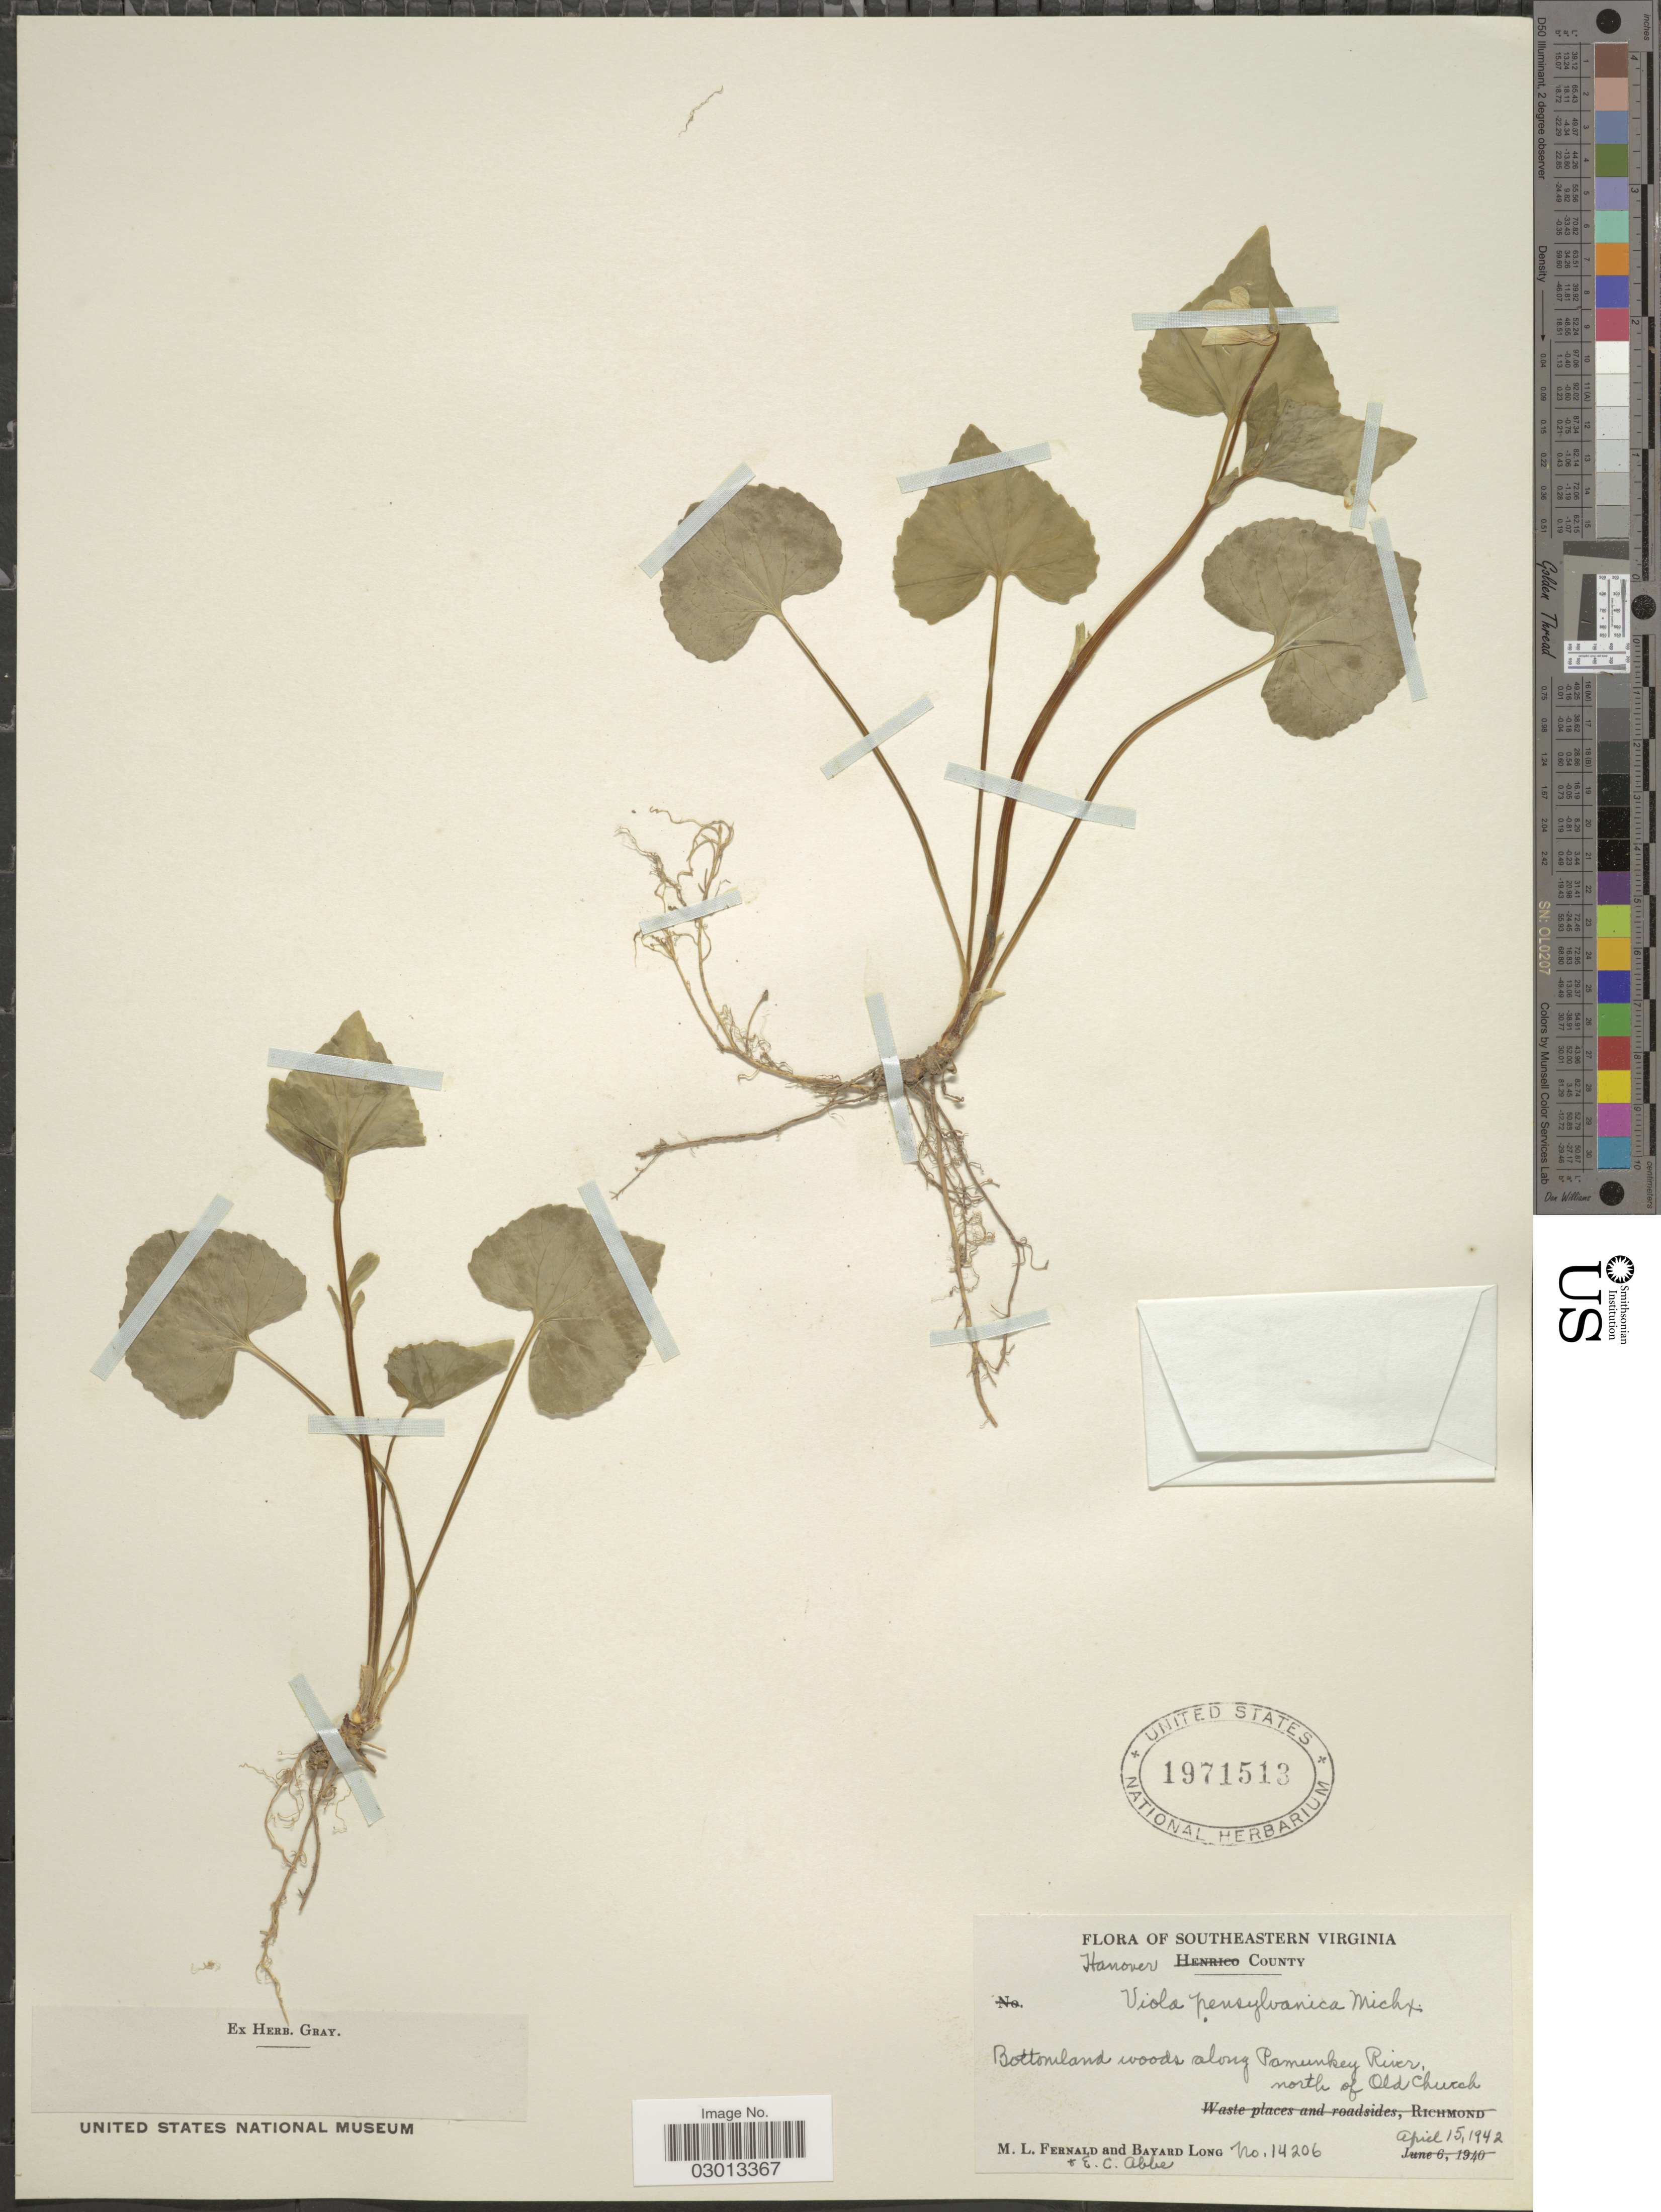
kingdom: Plantae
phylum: Tracheophyta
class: Magnoliopsida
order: Malpighiales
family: Violaceae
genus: Viola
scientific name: Viola pensylvanica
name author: Michx.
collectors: M. L. Fernald, B. Long & E. C. Abbe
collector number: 14206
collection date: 1942-04-15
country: United States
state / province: Virginia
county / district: Hanover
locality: Southeastern Virginia. Hanover County. Bottomland woods along Pamunkey River, north of Old Church.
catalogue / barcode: US 1971513